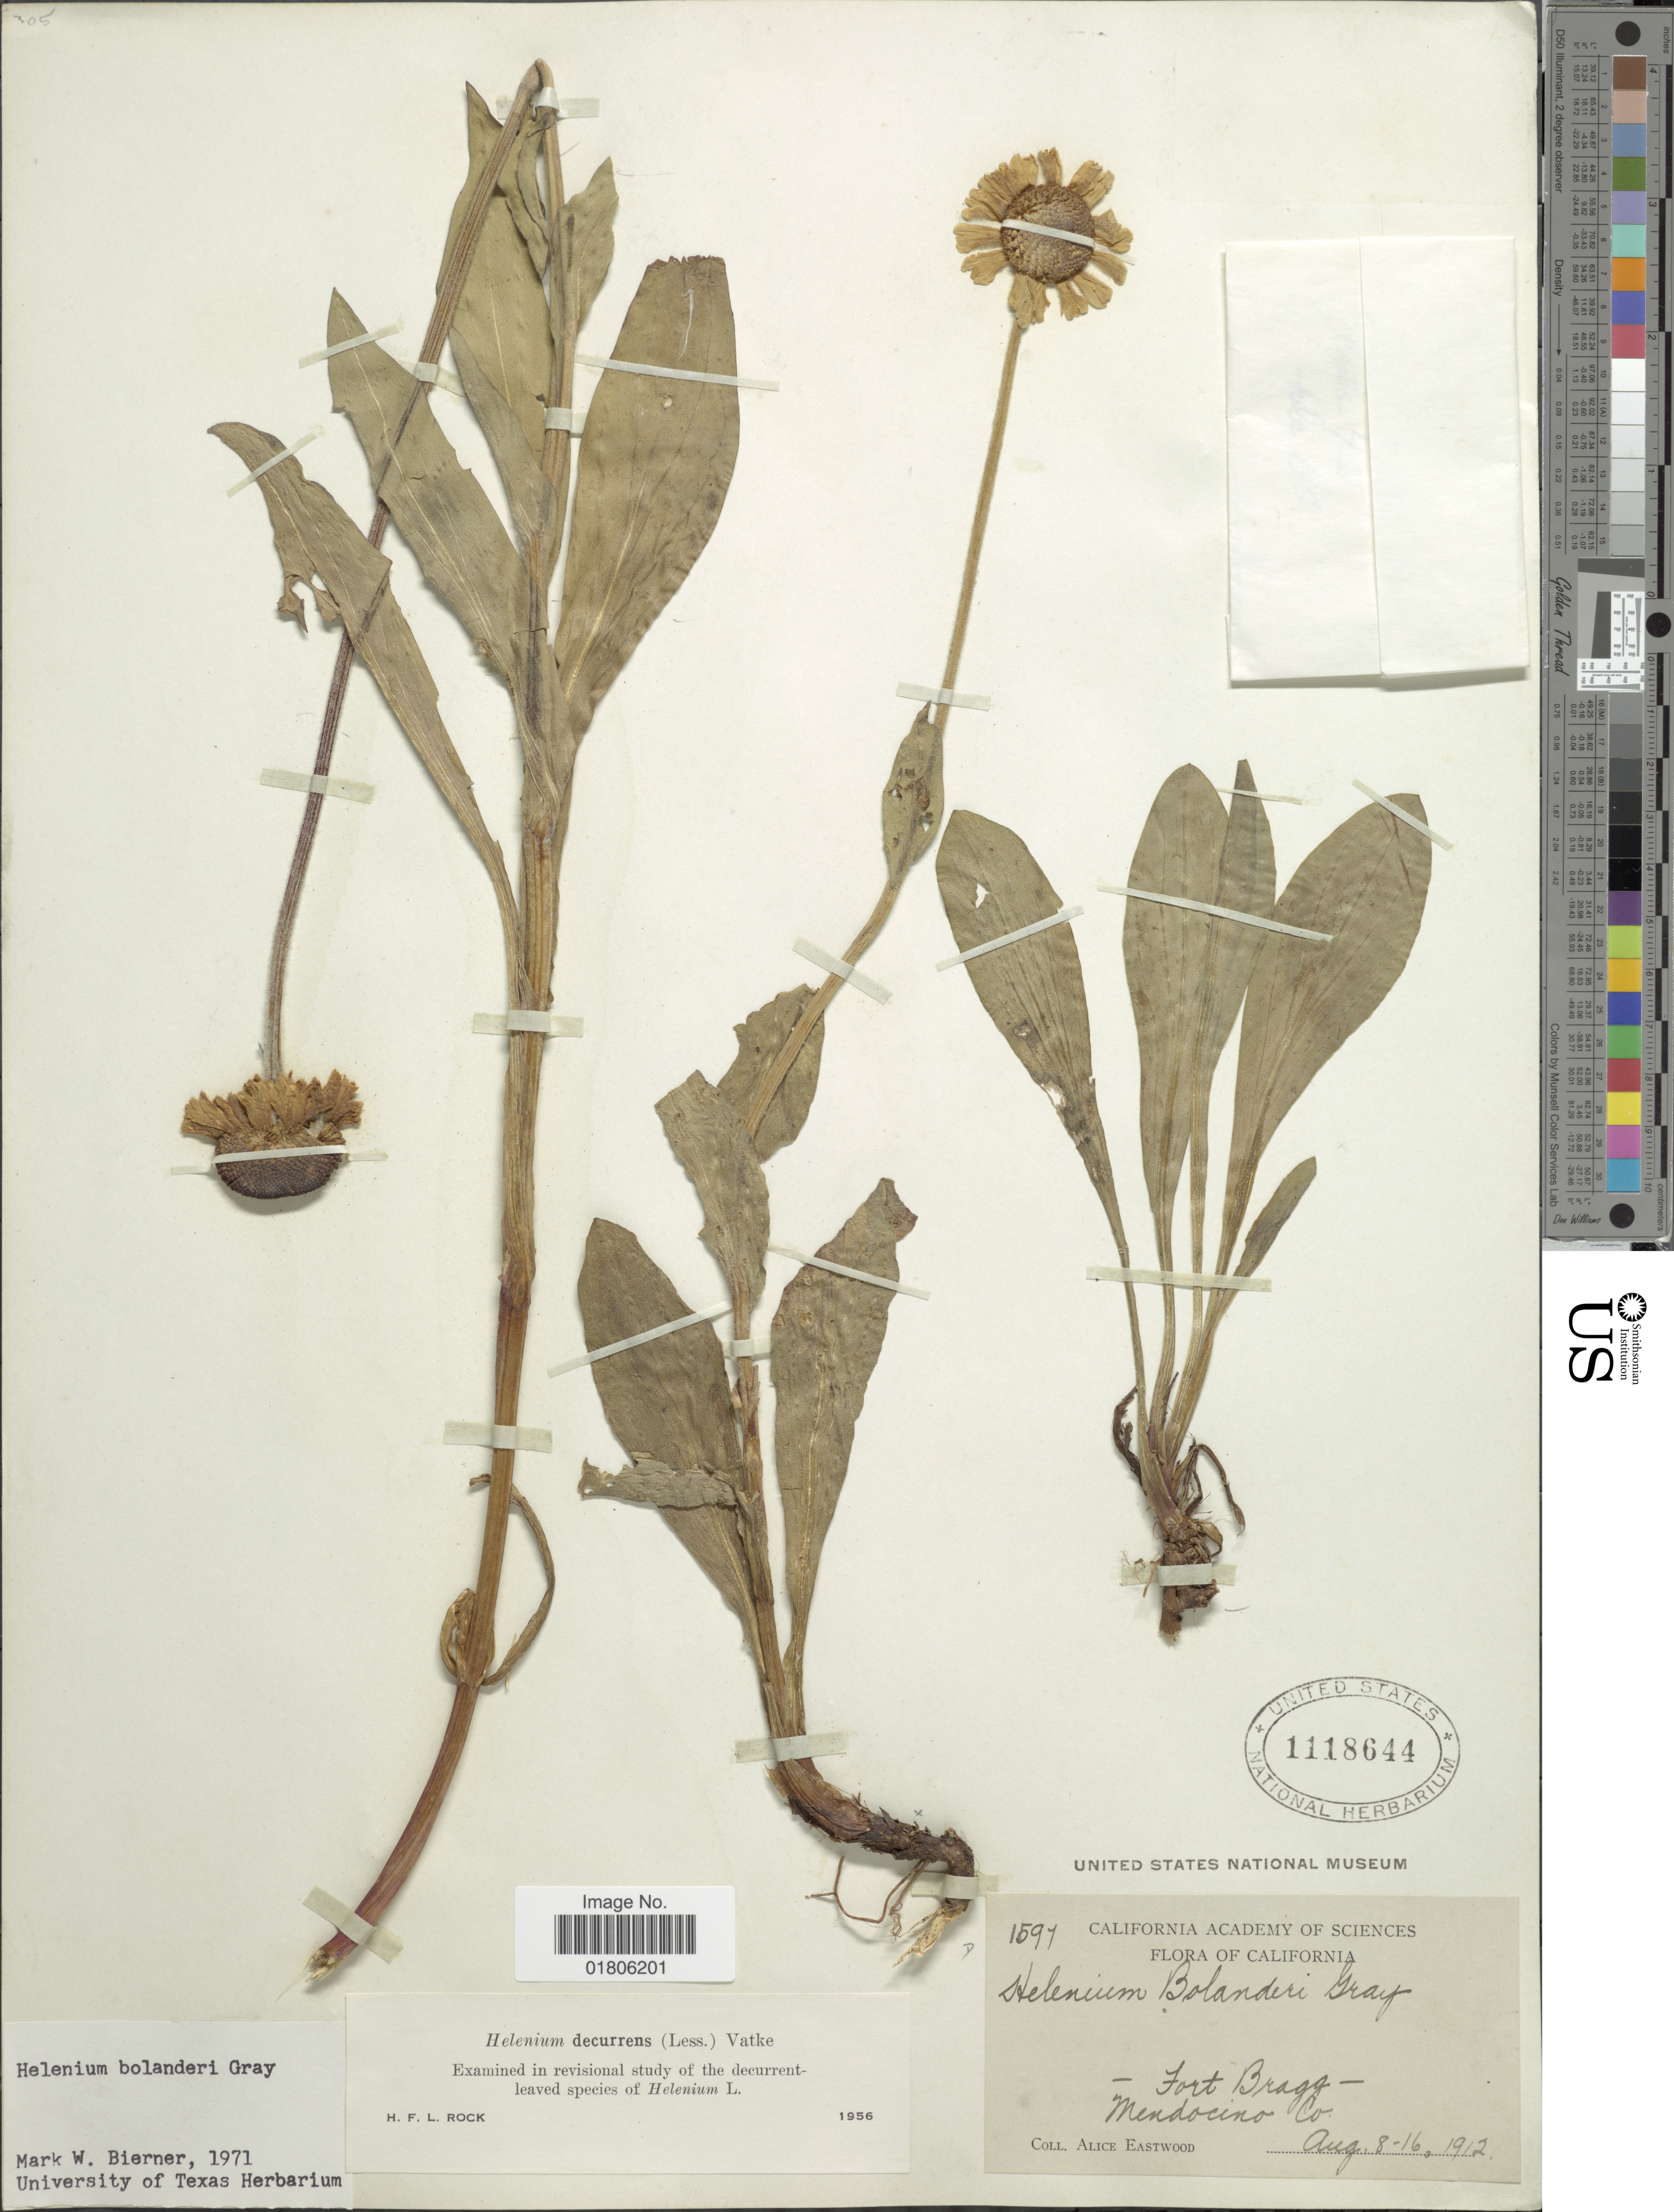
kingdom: Plantae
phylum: Tracheophyta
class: Magnoliopsida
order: Asterales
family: Asteraceae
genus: Helenium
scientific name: Helenium bolanderi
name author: A. Gray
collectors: A. Eastwood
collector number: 1597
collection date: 1912-08-08/1912-08-16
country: United States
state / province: California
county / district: Mendocino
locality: Fort Bragg, Mendocino Co.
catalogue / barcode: US 1118644